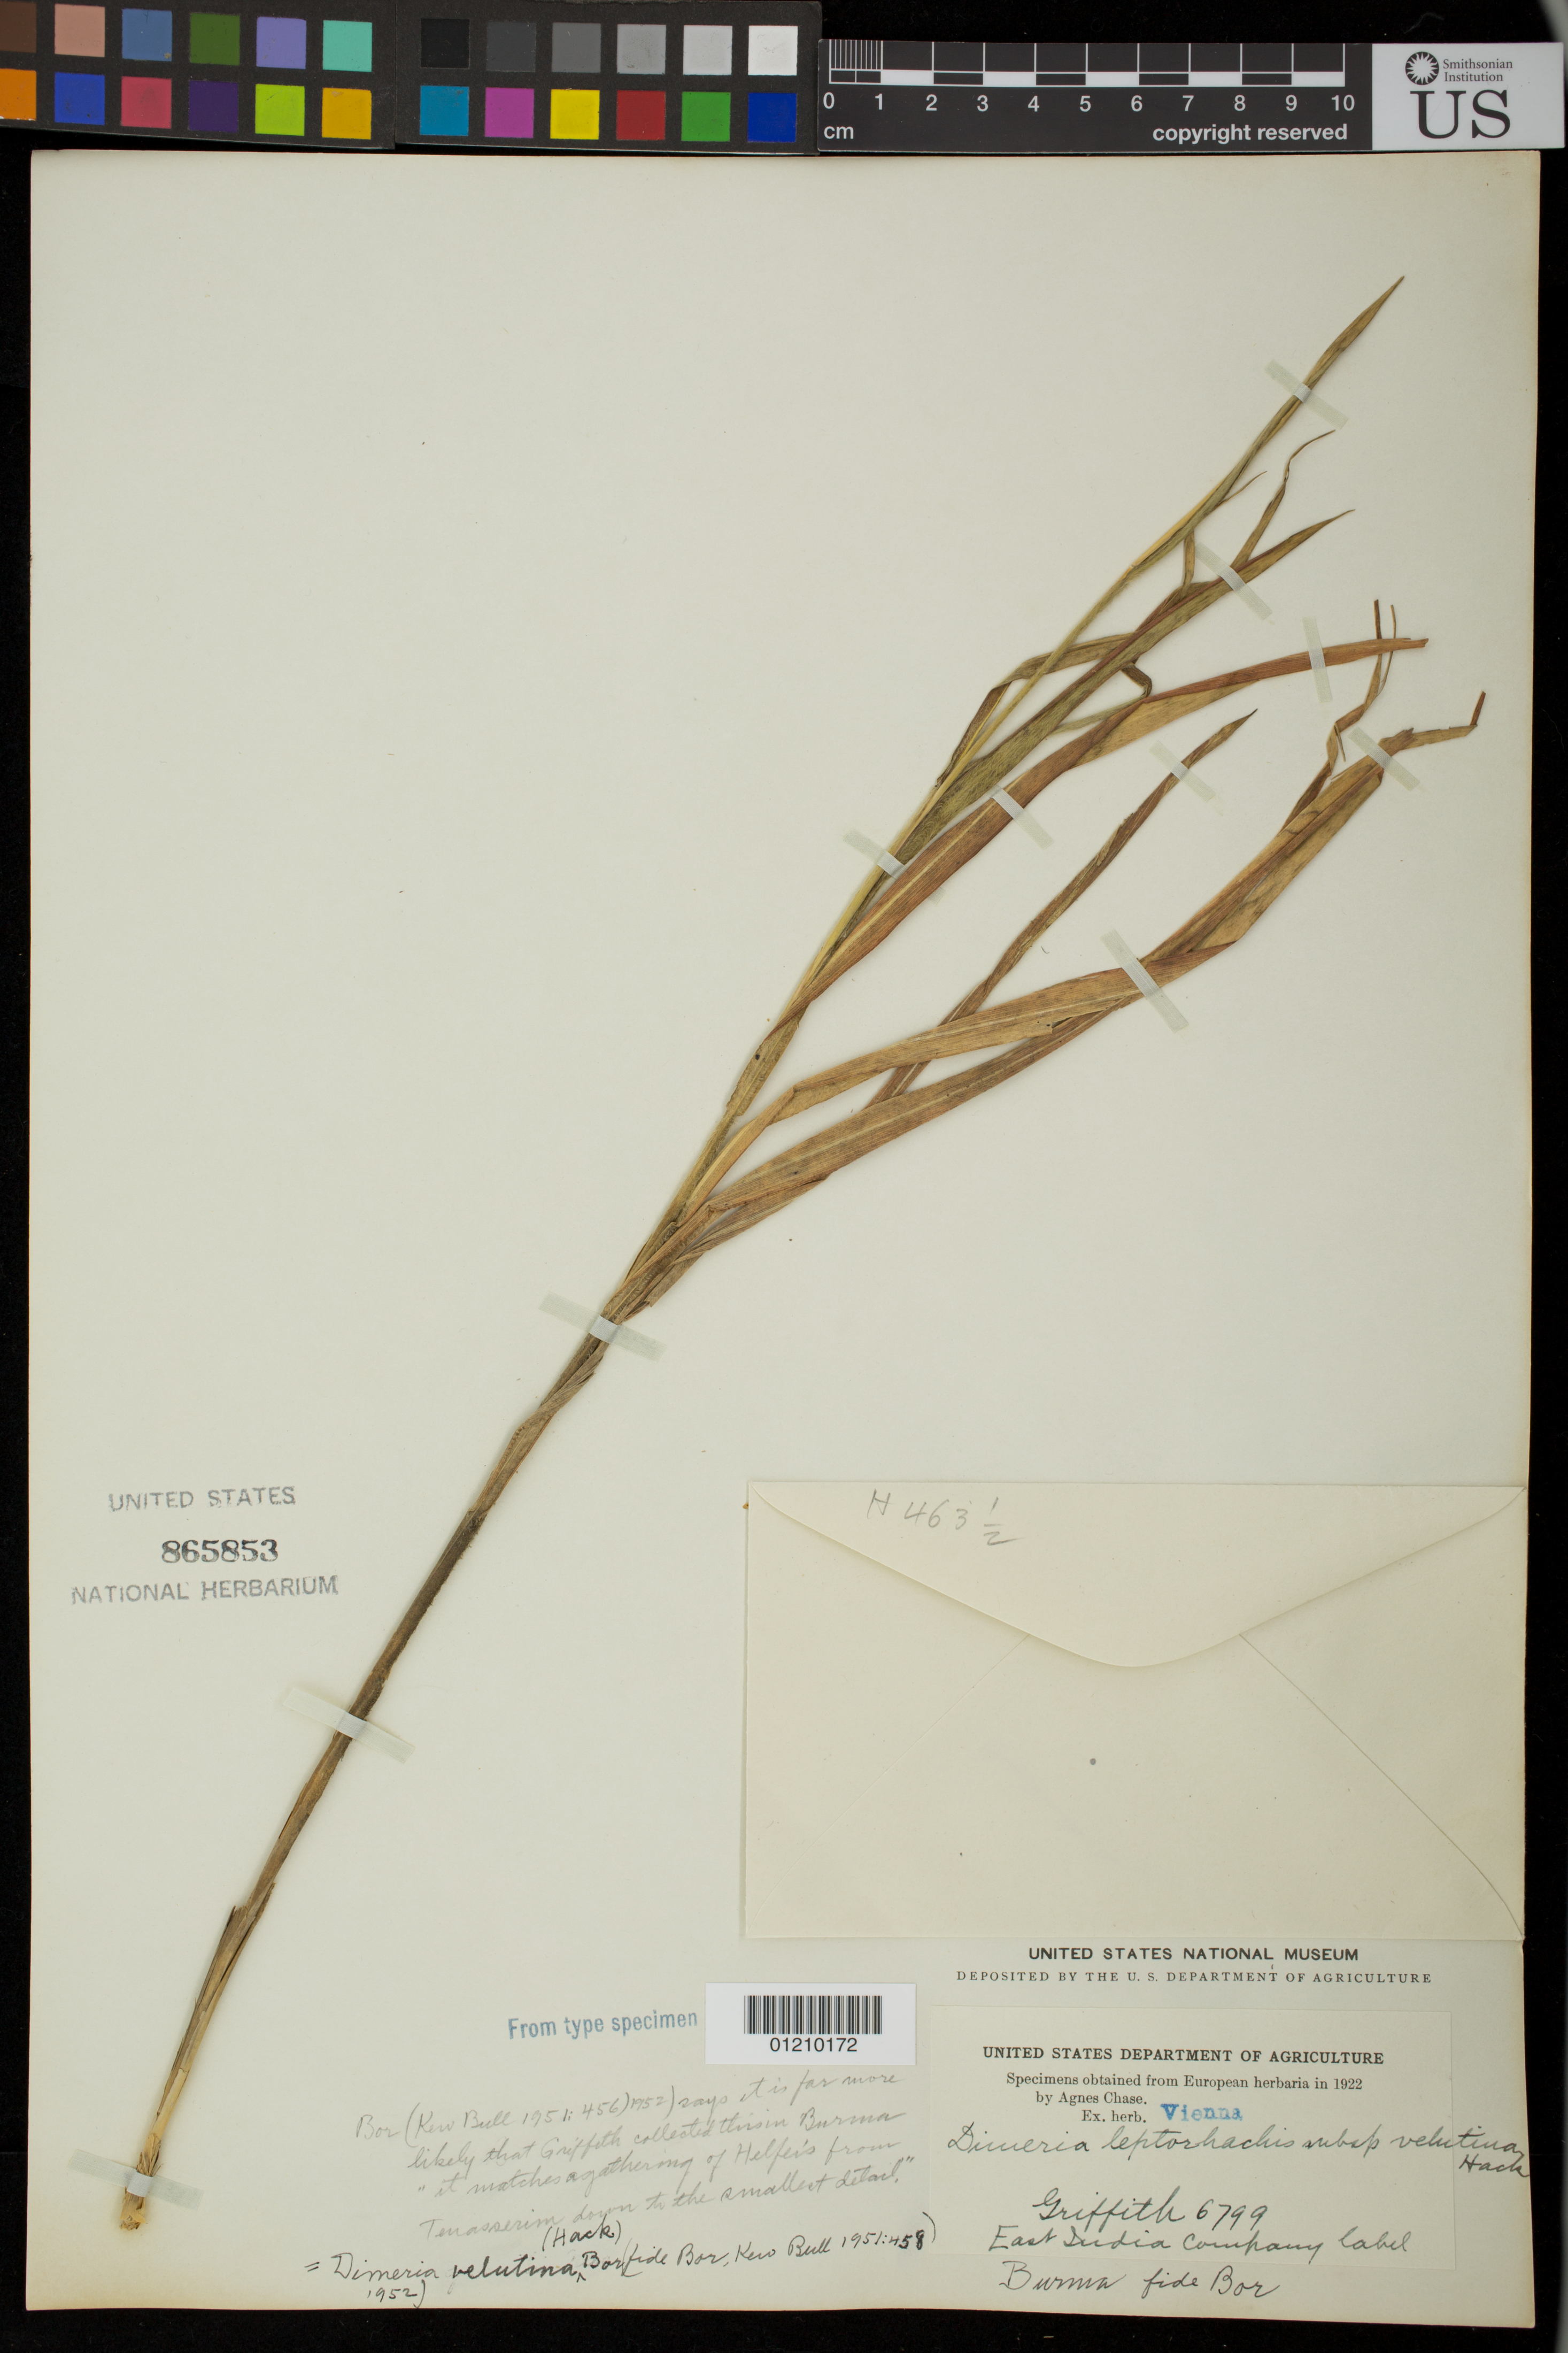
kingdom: Plantae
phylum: Tracheophyta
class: Liliopsida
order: Poales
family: Poaceae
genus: Dimeria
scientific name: Dimeria leptorhachis subsp. velutina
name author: Hack.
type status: Isotype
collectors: -. Griffith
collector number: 6799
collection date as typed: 1869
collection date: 1869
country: India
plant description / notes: Fragmentary material of type specimen ex herb Vienna.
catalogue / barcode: US 865853